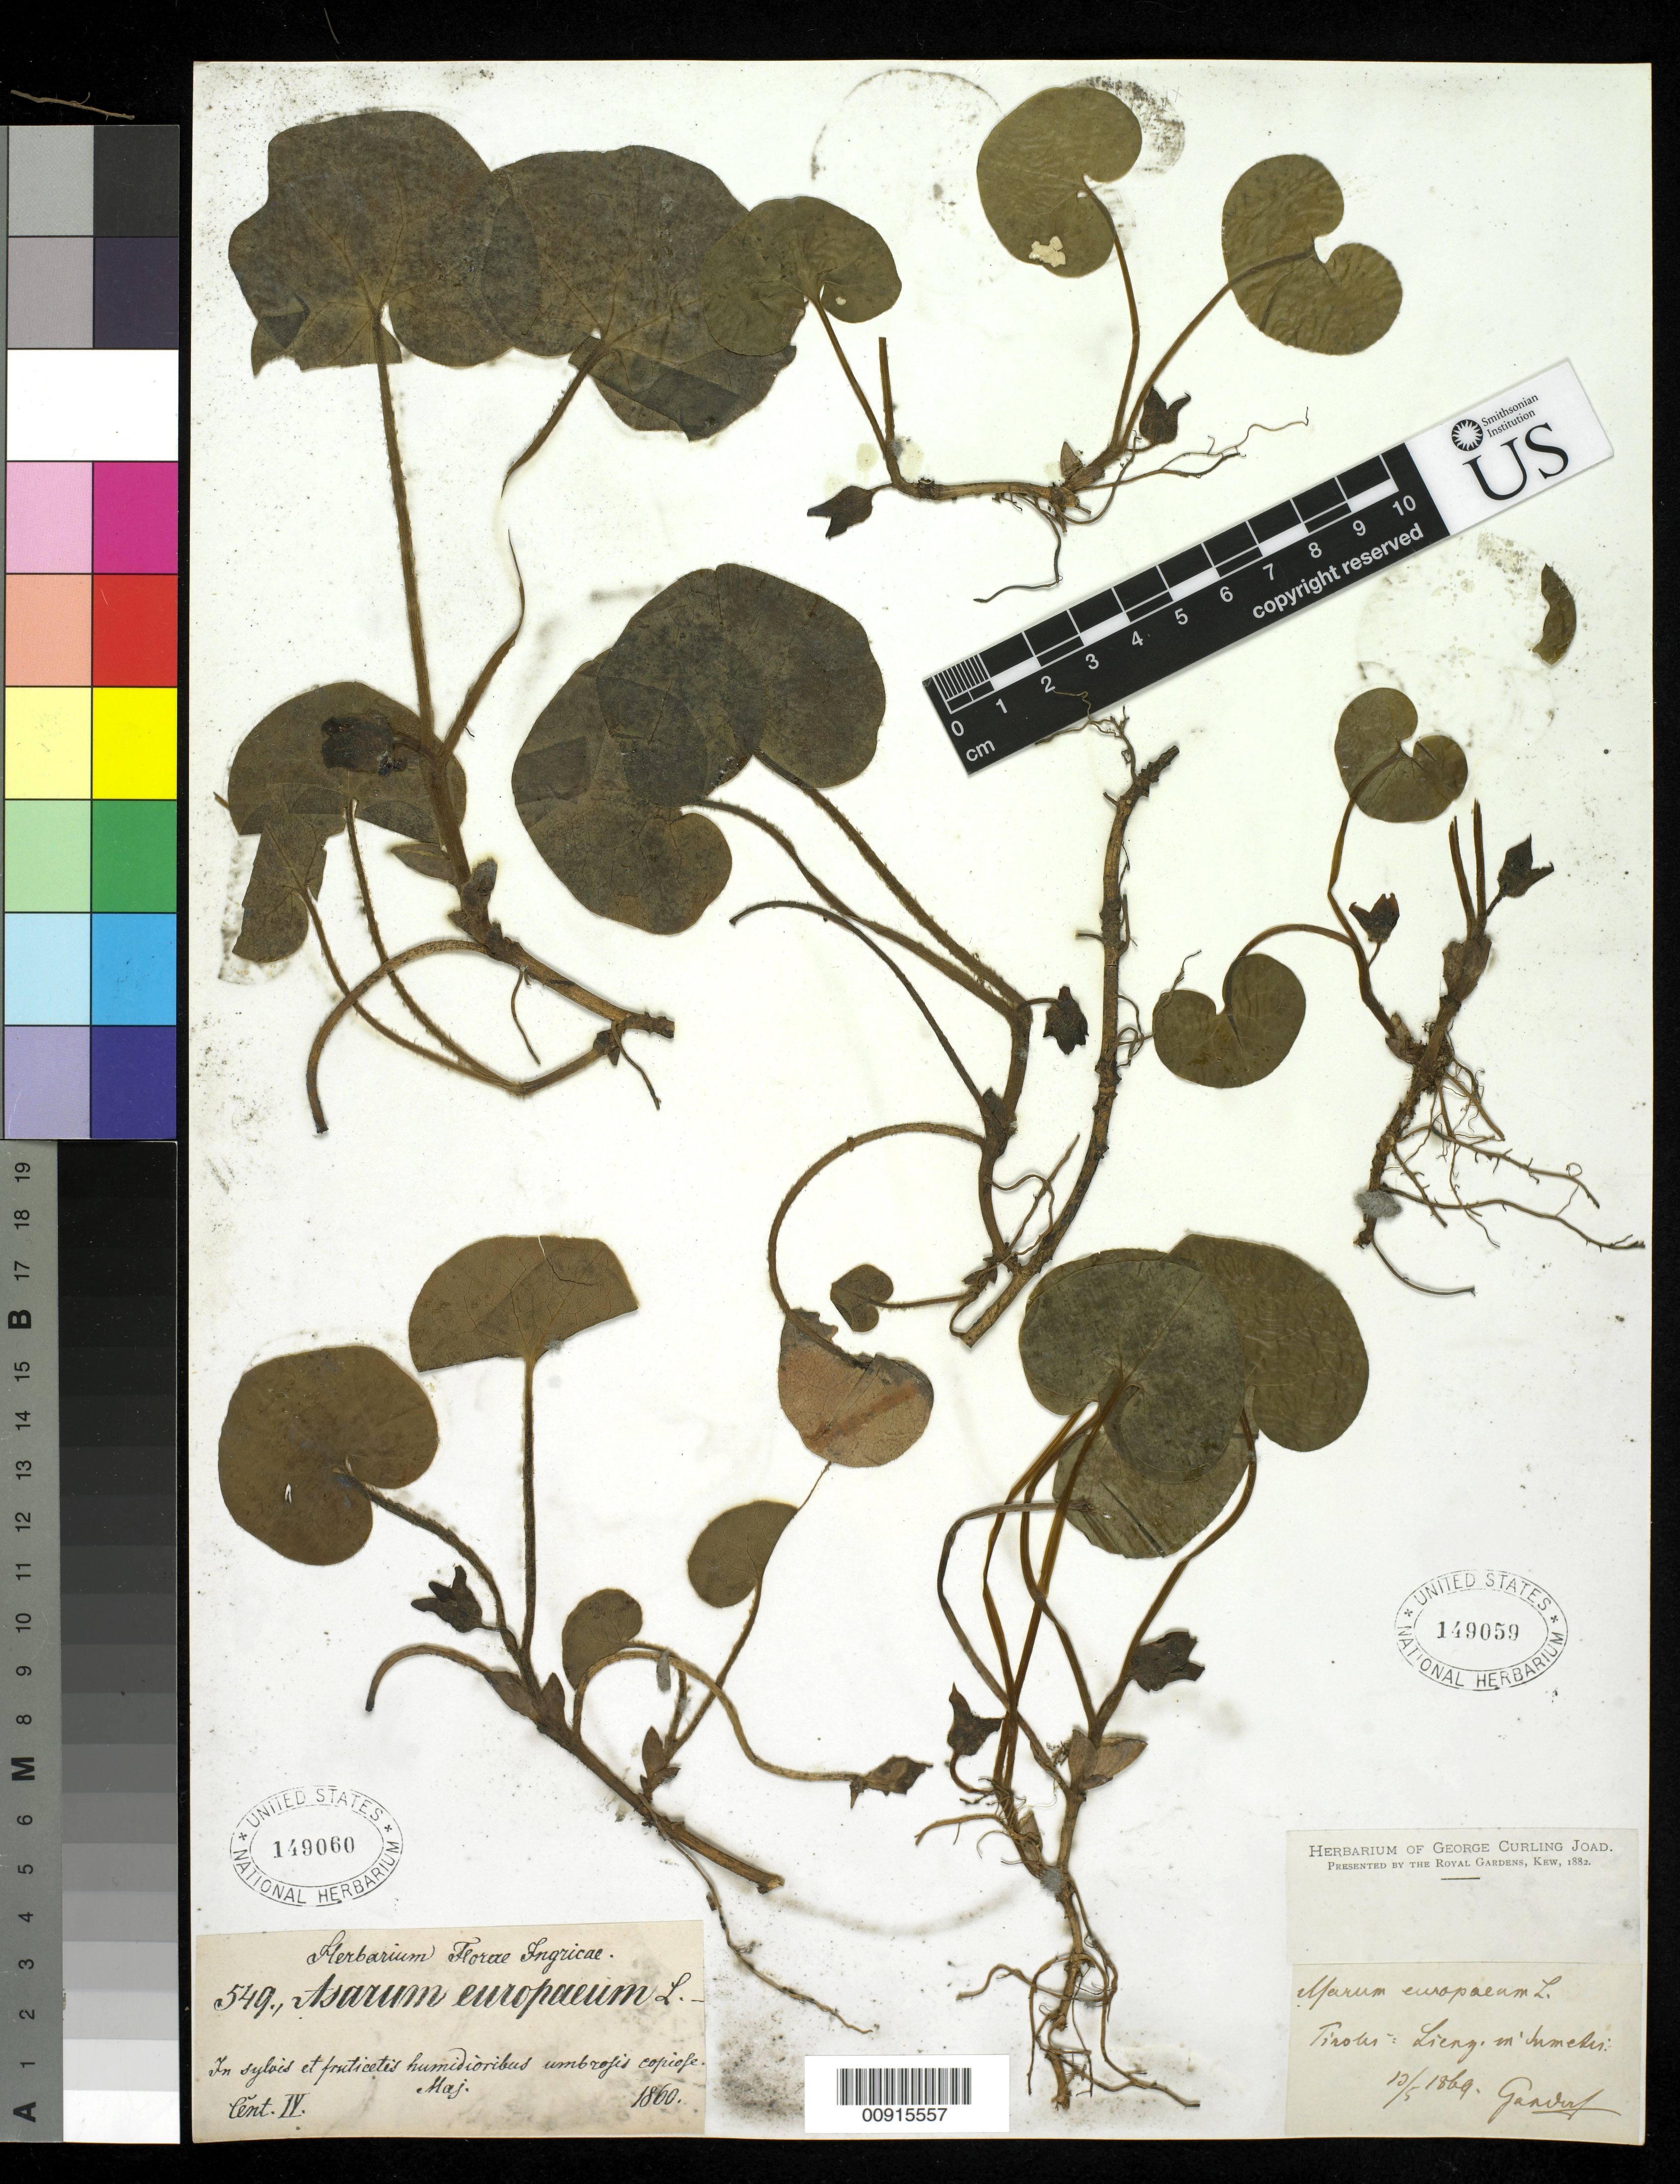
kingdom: Plantae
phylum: Tracheophyta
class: Magnoliopsida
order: Piperales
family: Aristolochiaceae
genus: Asarum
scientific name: Asarum europaeum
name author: L.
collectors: Herbarium Florae Ingricae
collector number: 560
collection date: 1860-05 or 1969-05-10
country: Switzerland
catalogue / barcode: US 149060